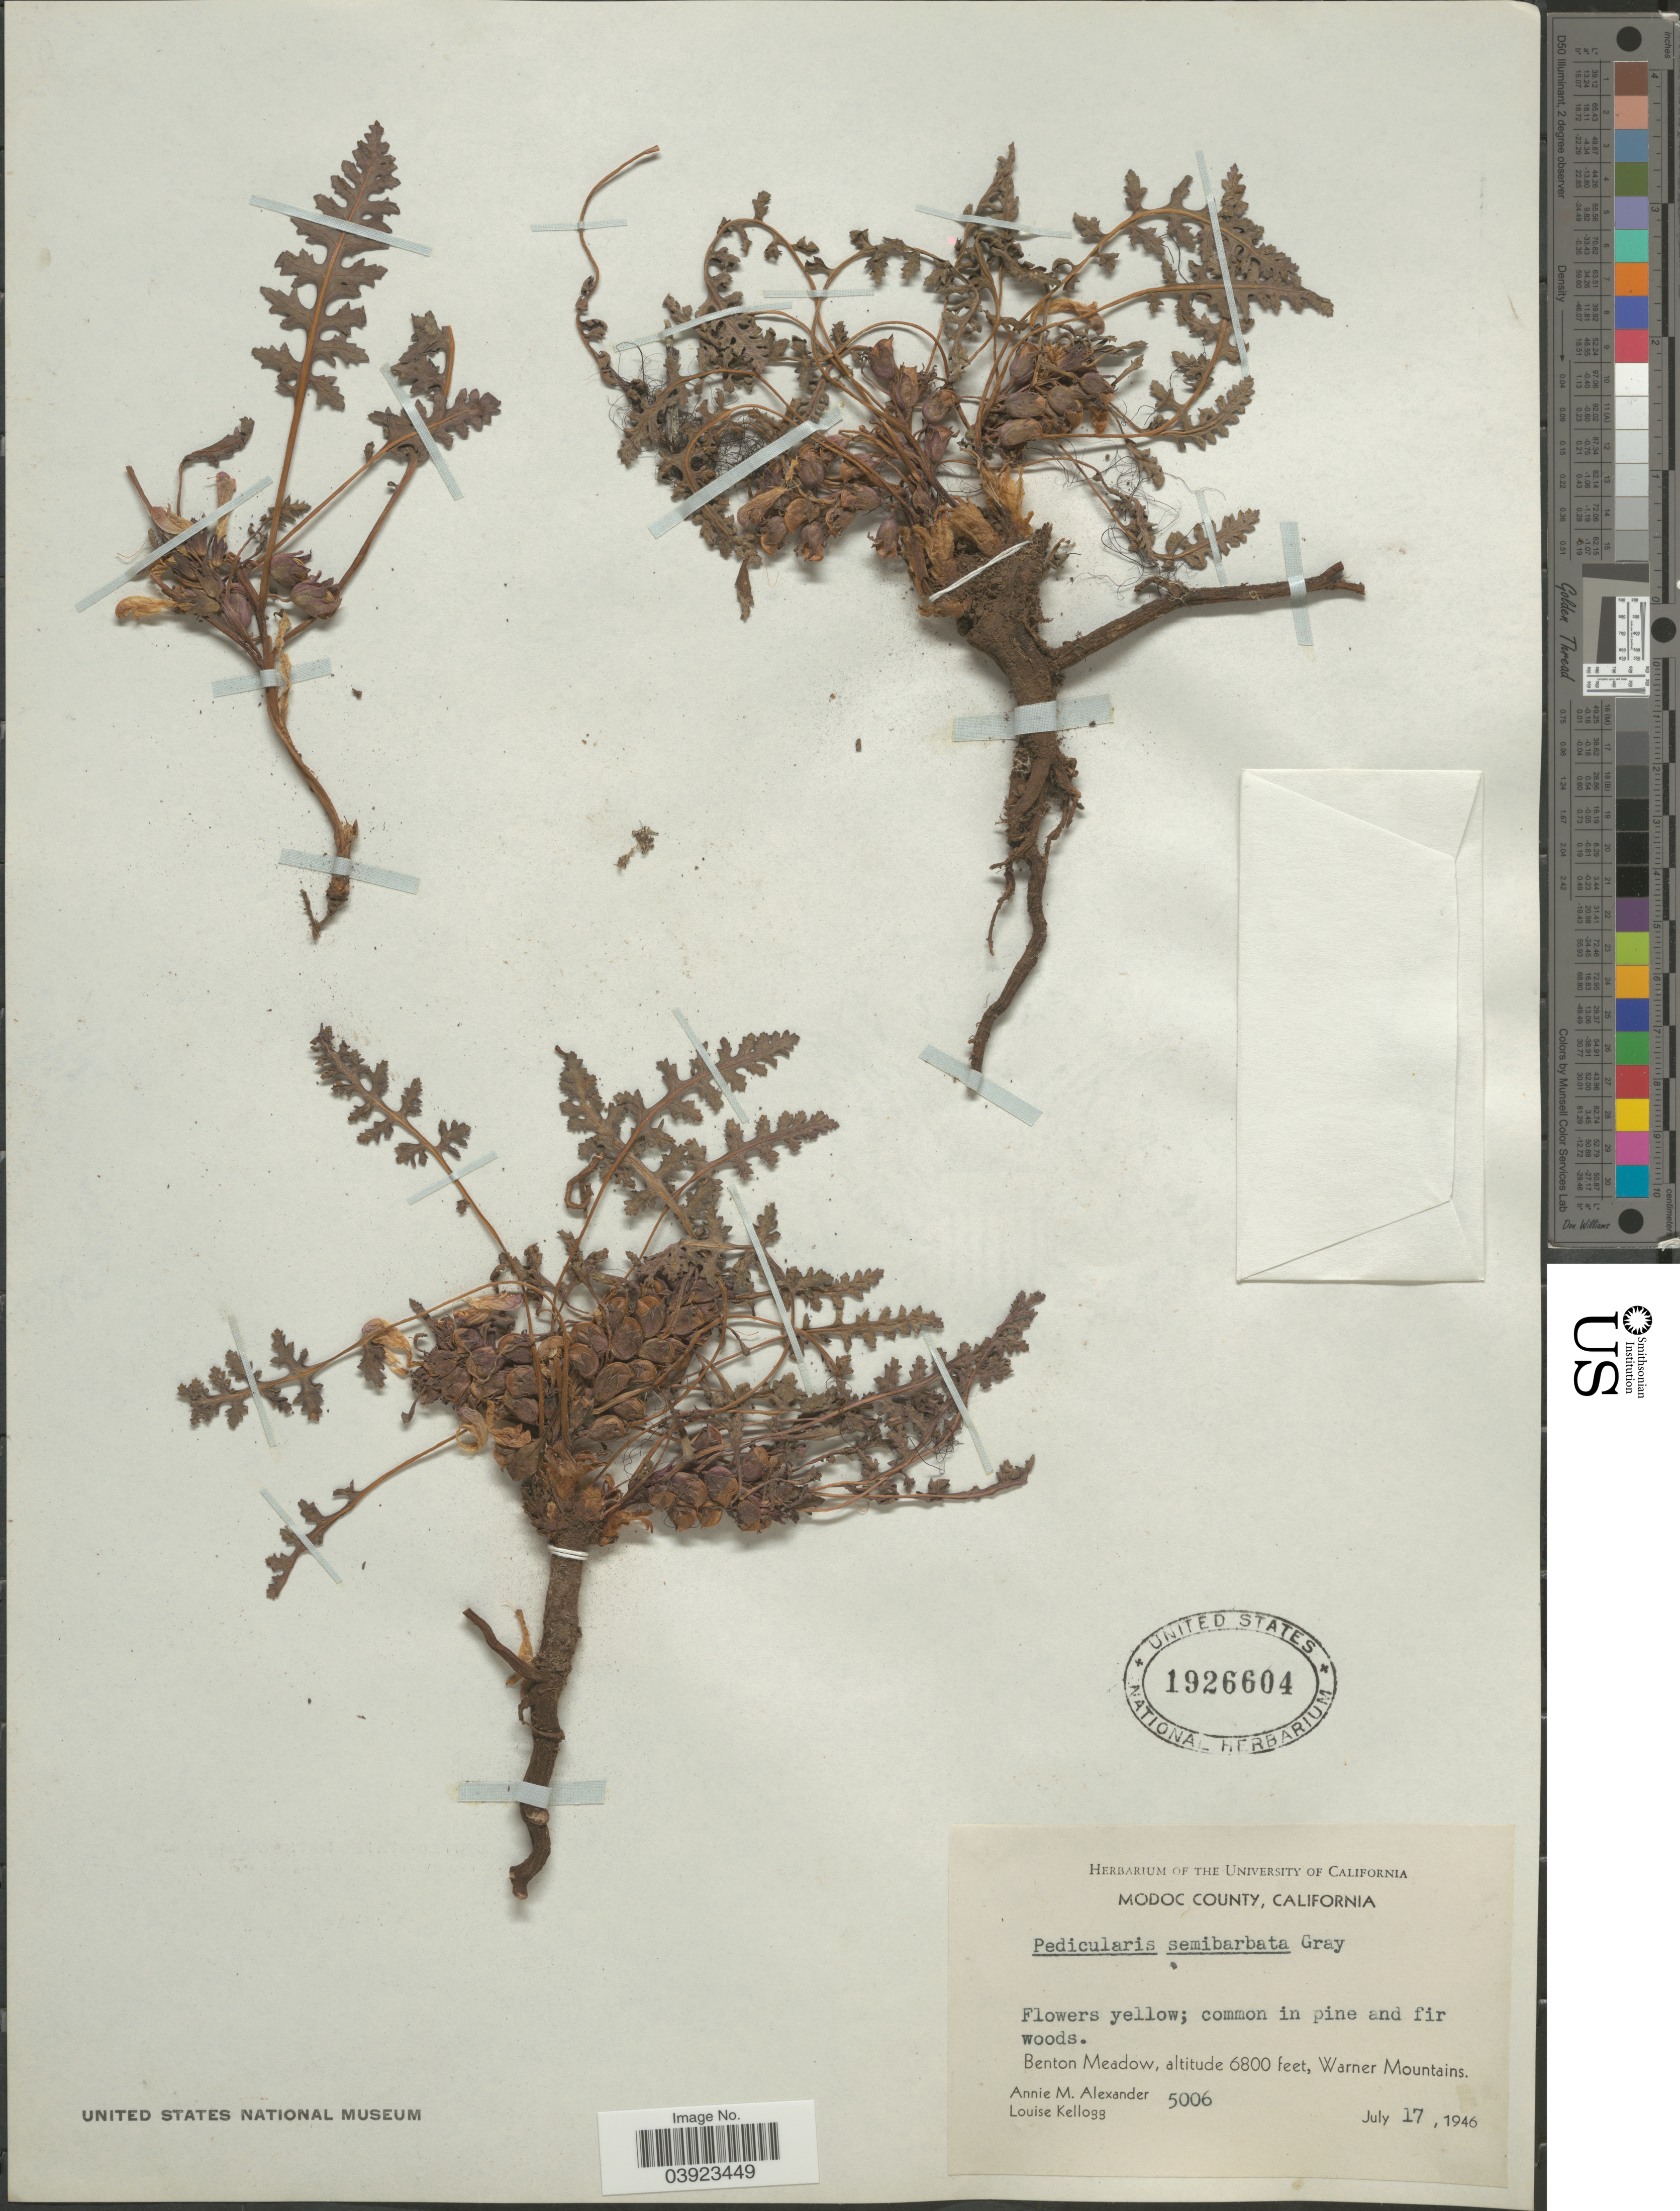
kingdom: Plantae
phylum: Tracheophyta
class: Magnoliopsida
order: Lamiales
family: Orobanchaceae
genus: Pedicularis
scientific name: Pedicularis semibarbata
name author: A. Gray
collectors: A. M. Alexander & L. Kellogg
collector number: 5006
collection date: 1946-07-17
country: United States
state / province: California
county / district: Modoc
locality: Modoc County. Benton Meadow, Warner Mountains.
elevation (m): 2073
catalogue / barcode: US 1926604